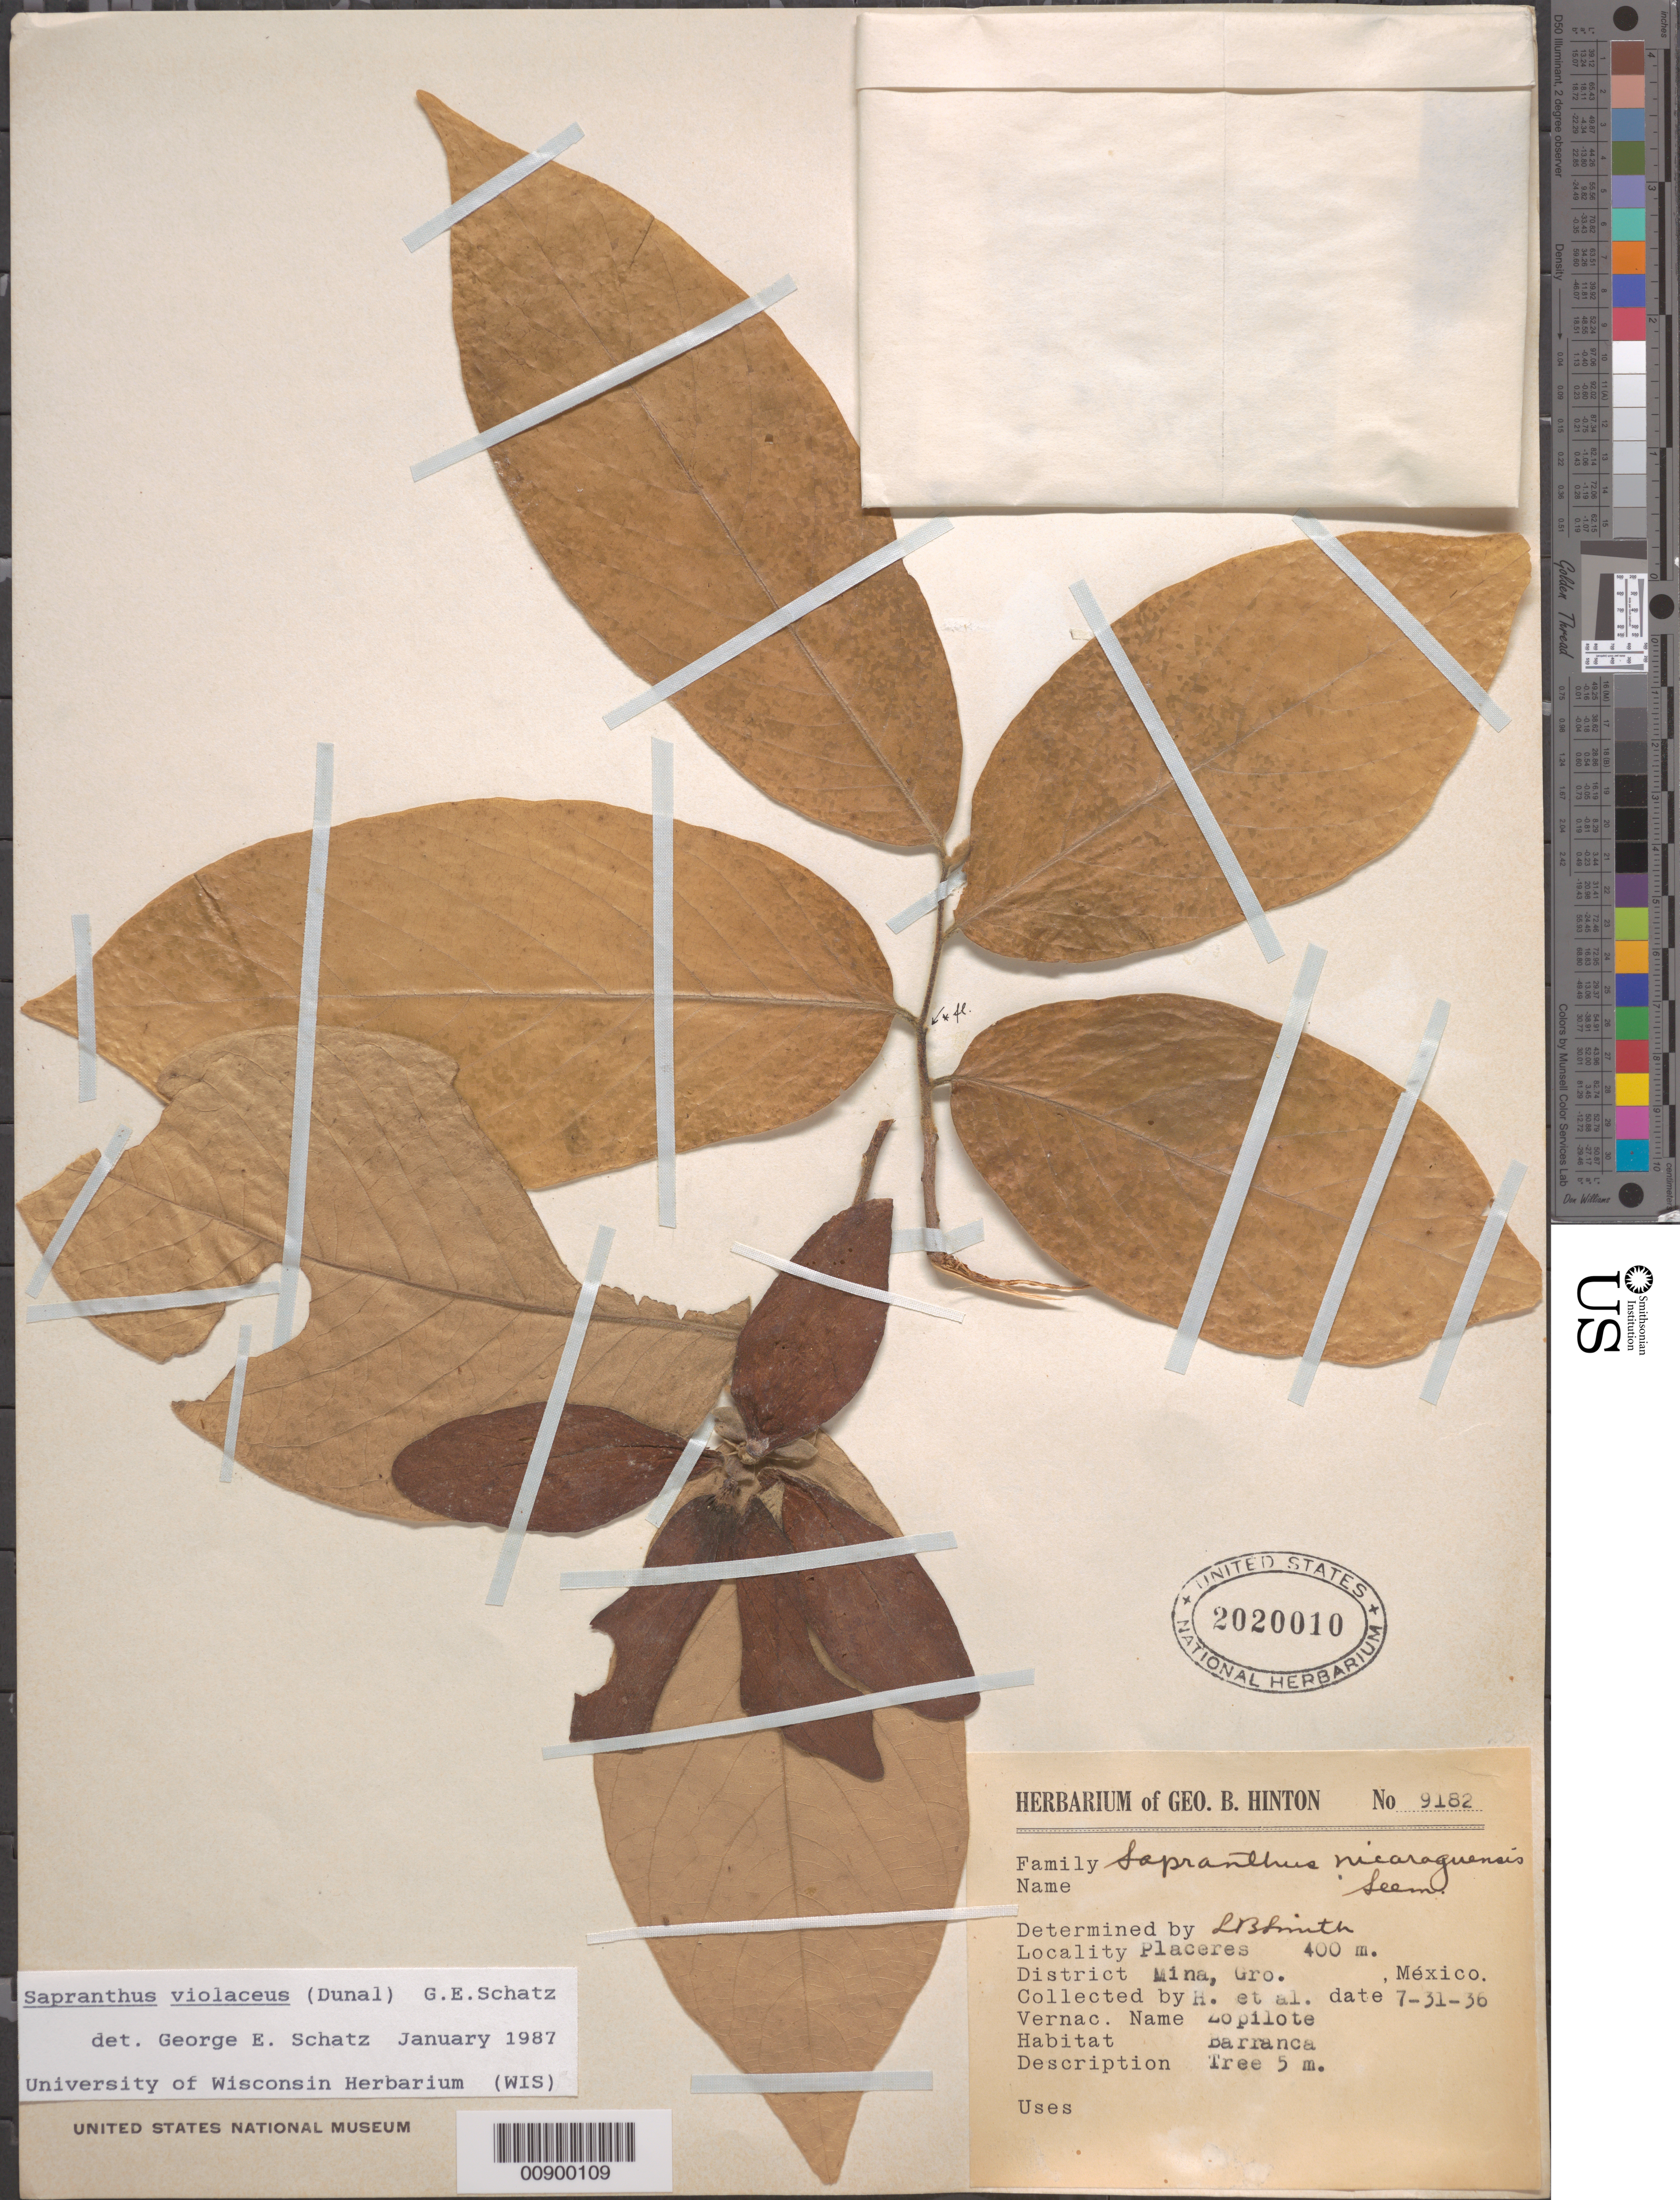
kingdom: Plantae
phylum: Tracheophyta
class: Magnoliopsida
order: Magnoliales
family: Annonaceae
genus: Sapranthus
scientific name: Sapranthus violaceus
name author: (Dunal) Saff.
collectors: G. B. Hinton & et al.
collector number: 9182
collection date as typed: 31 Jul 1936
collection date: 1936-07-31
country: Mexico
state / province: Guerrero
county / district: Mina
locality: Placeres, District Mina, Guerrero.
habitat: Barranca.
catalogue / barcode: US 2020010